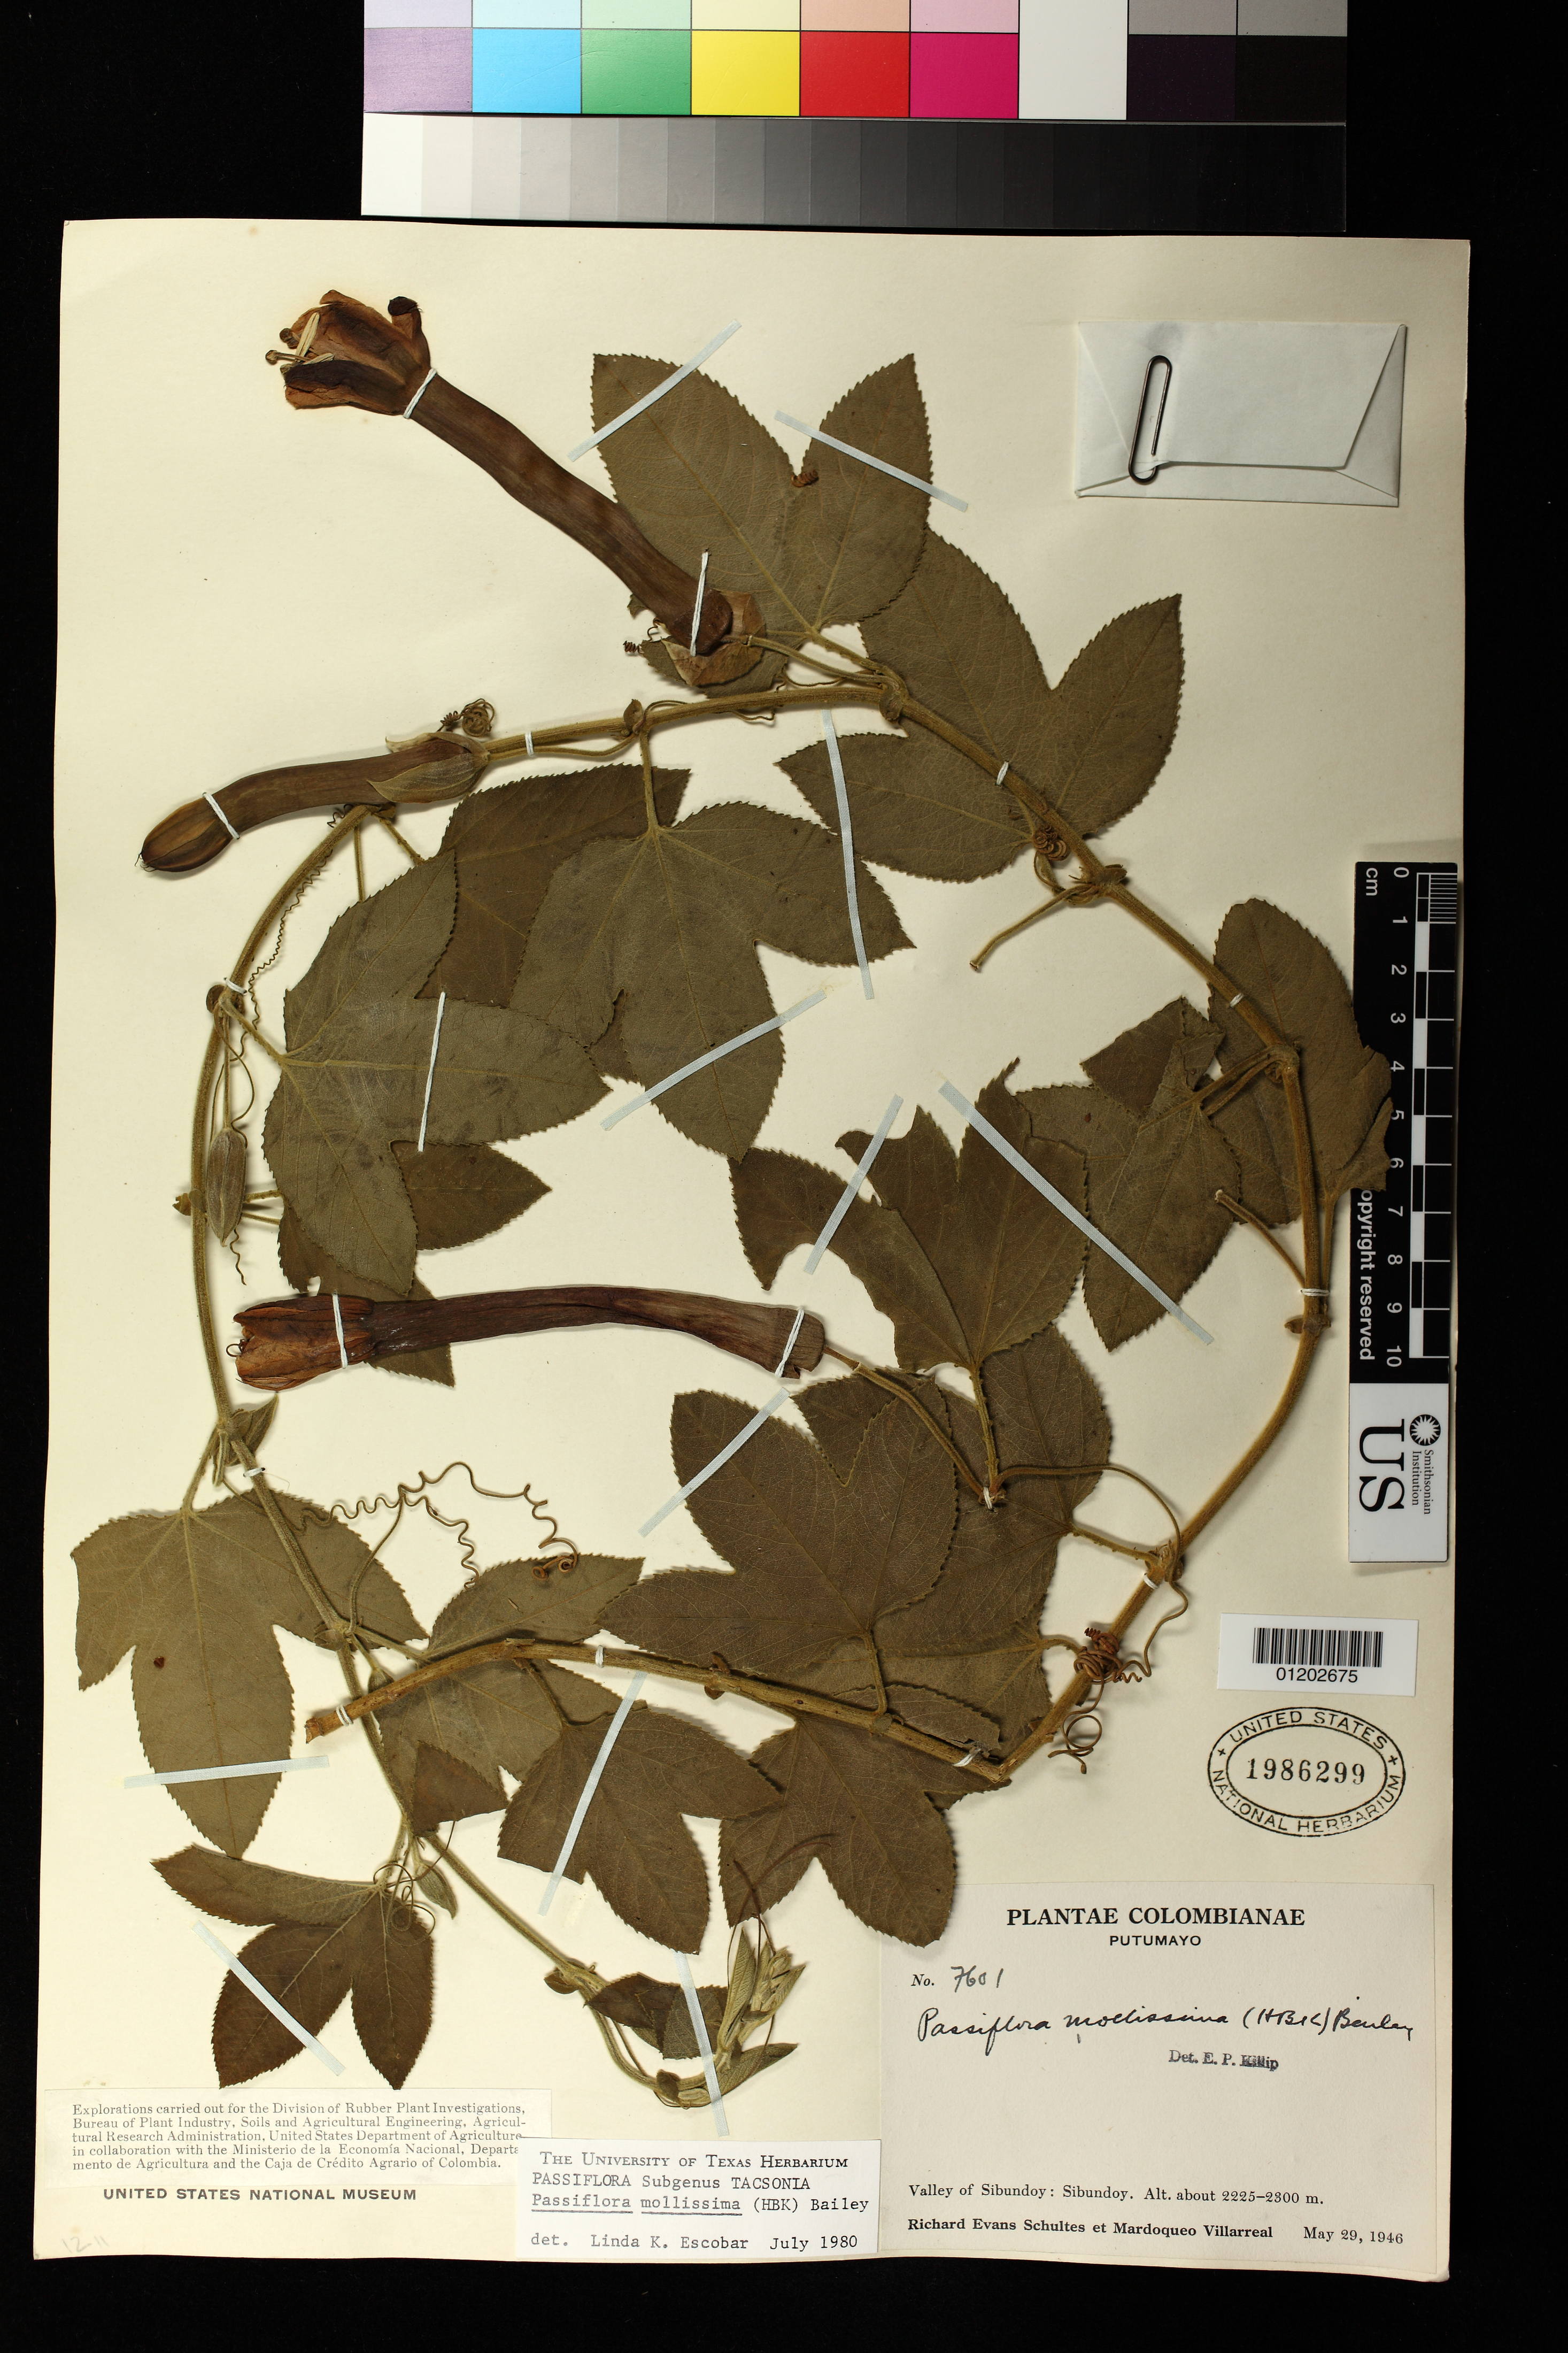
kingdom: Plantae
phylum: Tracheophyta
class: Magnoliopsida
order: Malpighiales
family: Passifloraceae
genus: Passiflora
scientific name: Passiflora mollissima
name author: (Kunth) L.H. Bailey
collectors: R. E. Schultes & M. Villarreal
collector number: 7601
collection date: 1946-05-29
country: Colombia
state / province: Cauca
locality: Valley of Sibundoy. Sibundoy.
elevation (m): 2225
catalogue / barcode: US 1986299